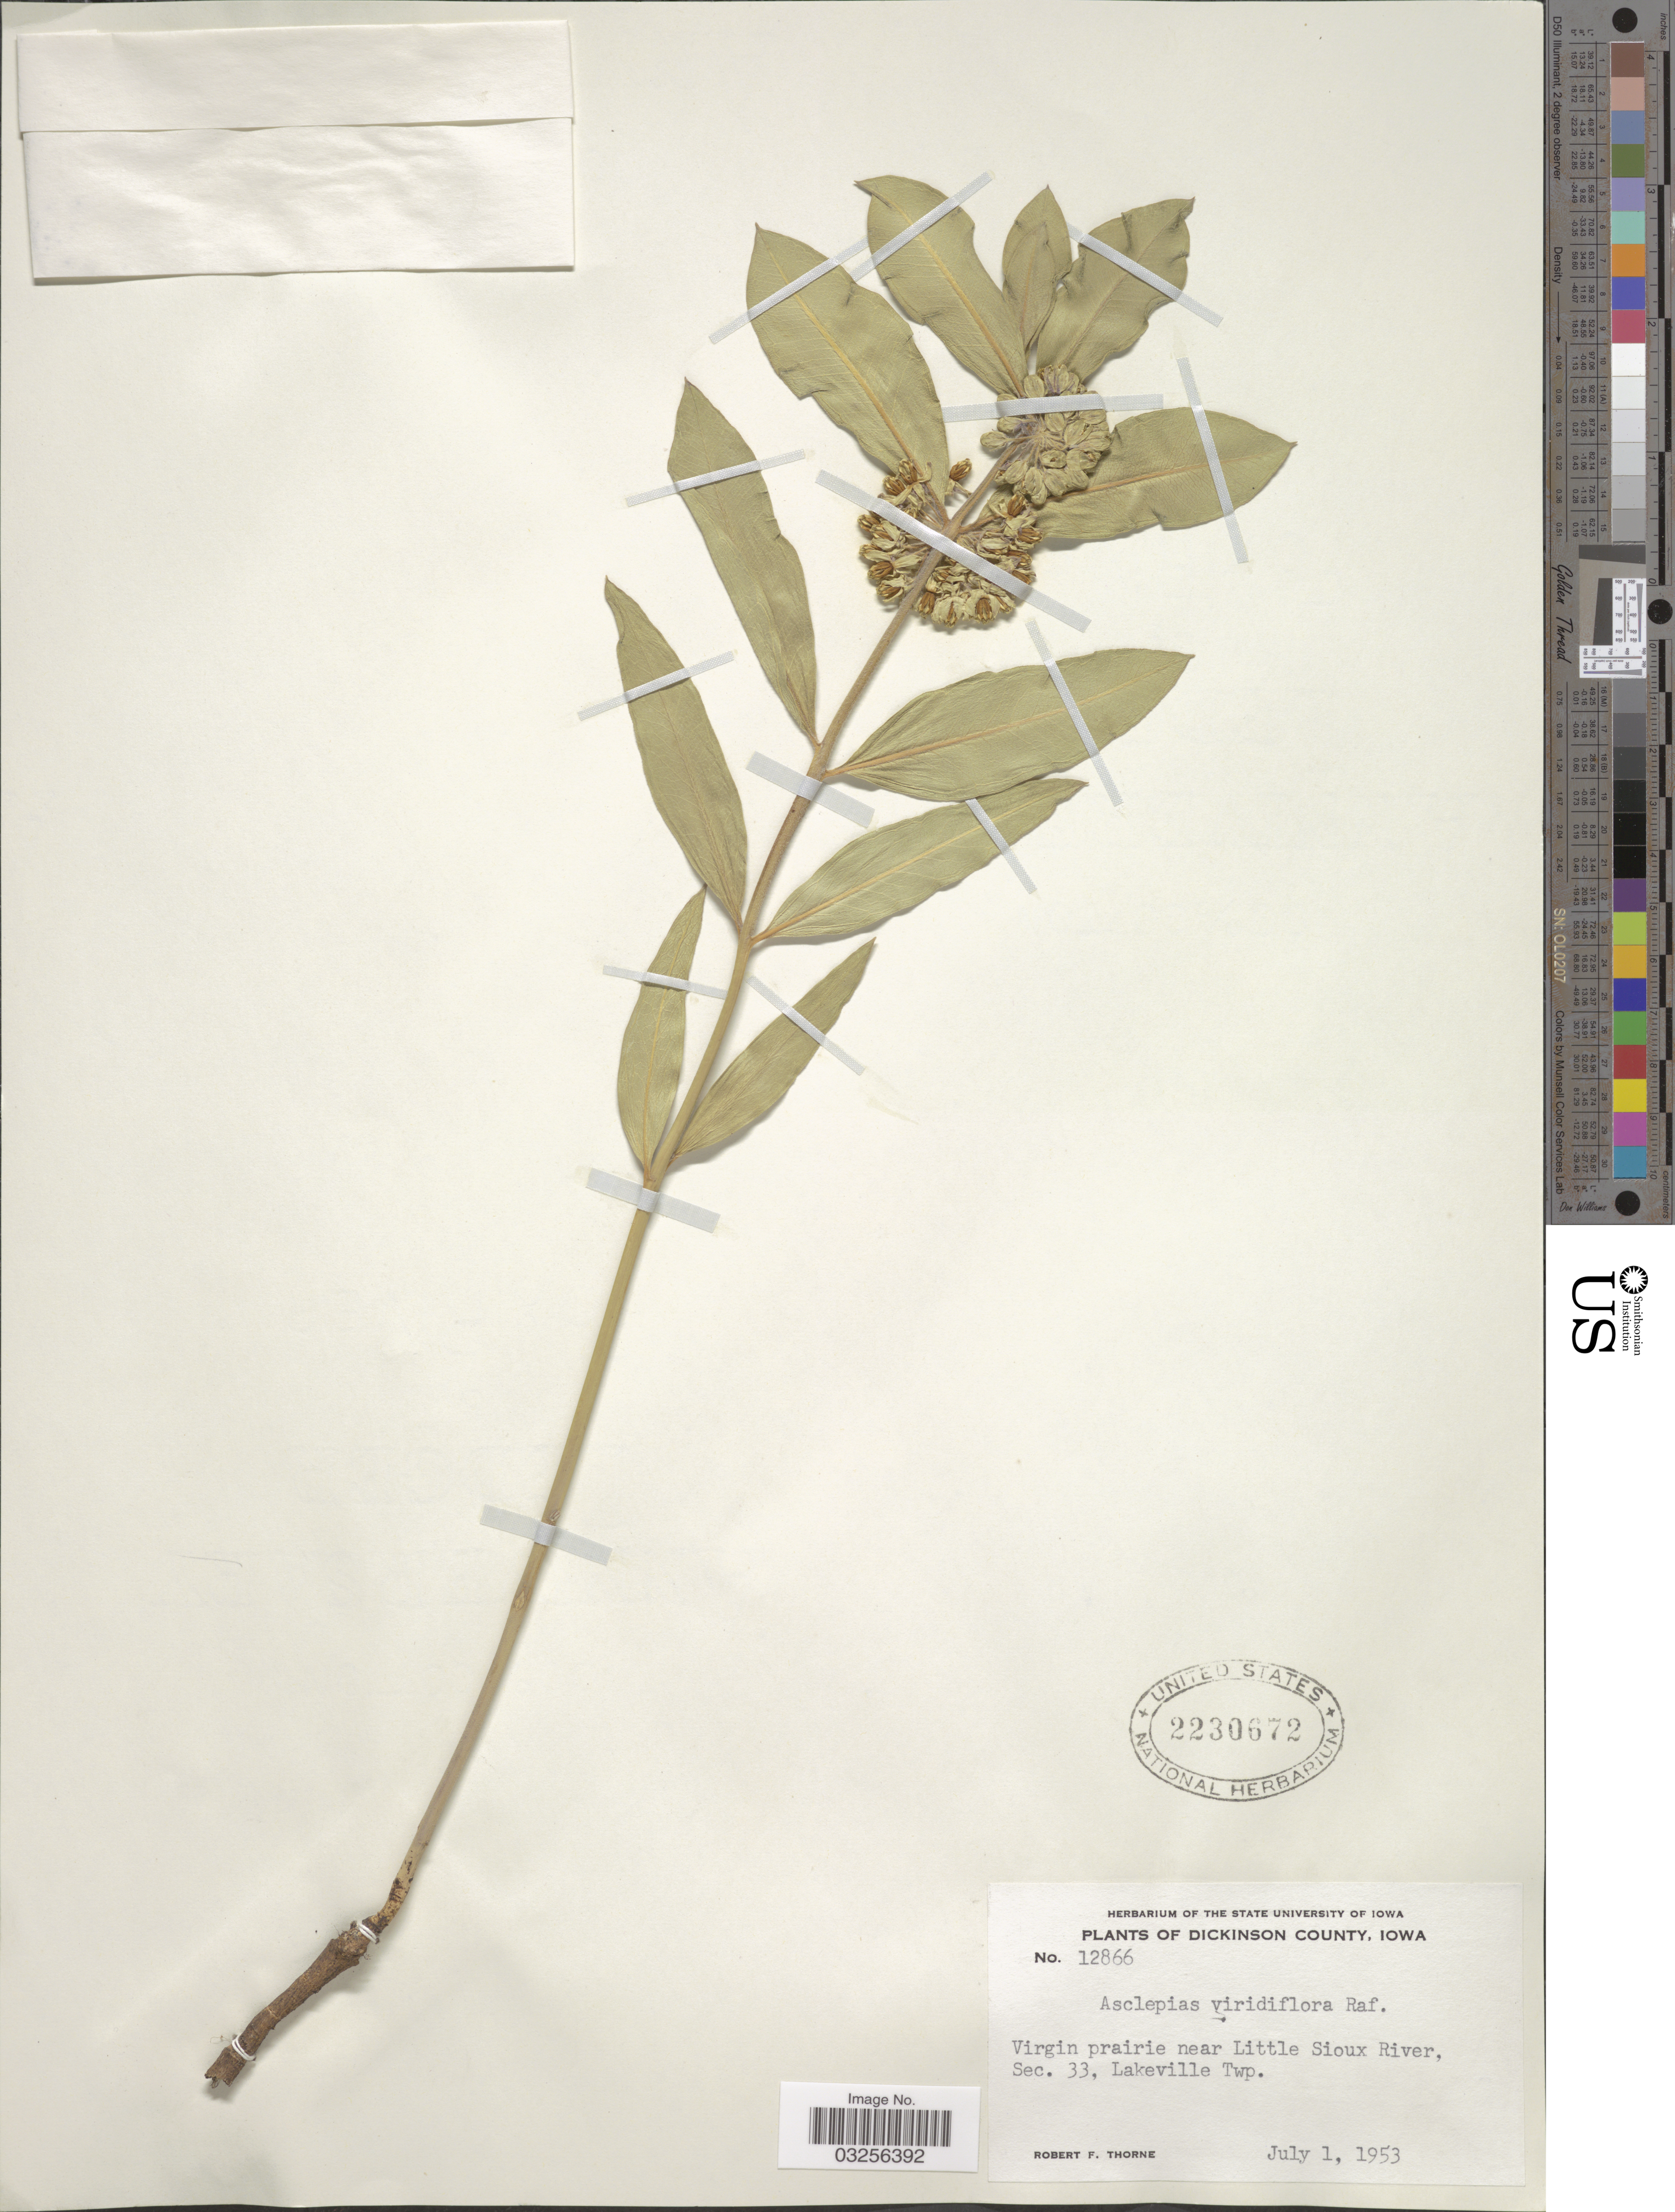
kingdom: Plantae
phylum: Tracheophyta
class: Magnoliopsida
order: Gentianales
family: Apocynaceae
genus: Asclepias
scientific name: Asclepias viridiflora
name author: Raf.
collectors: R. F. Thorne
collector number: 12866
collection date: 1953-07-01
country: United States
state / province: Iowa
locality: Dickinson County. Virgin prairie near Little Sioux River, Sec. 33, Lakeville Twp.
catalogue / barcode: US 2230672